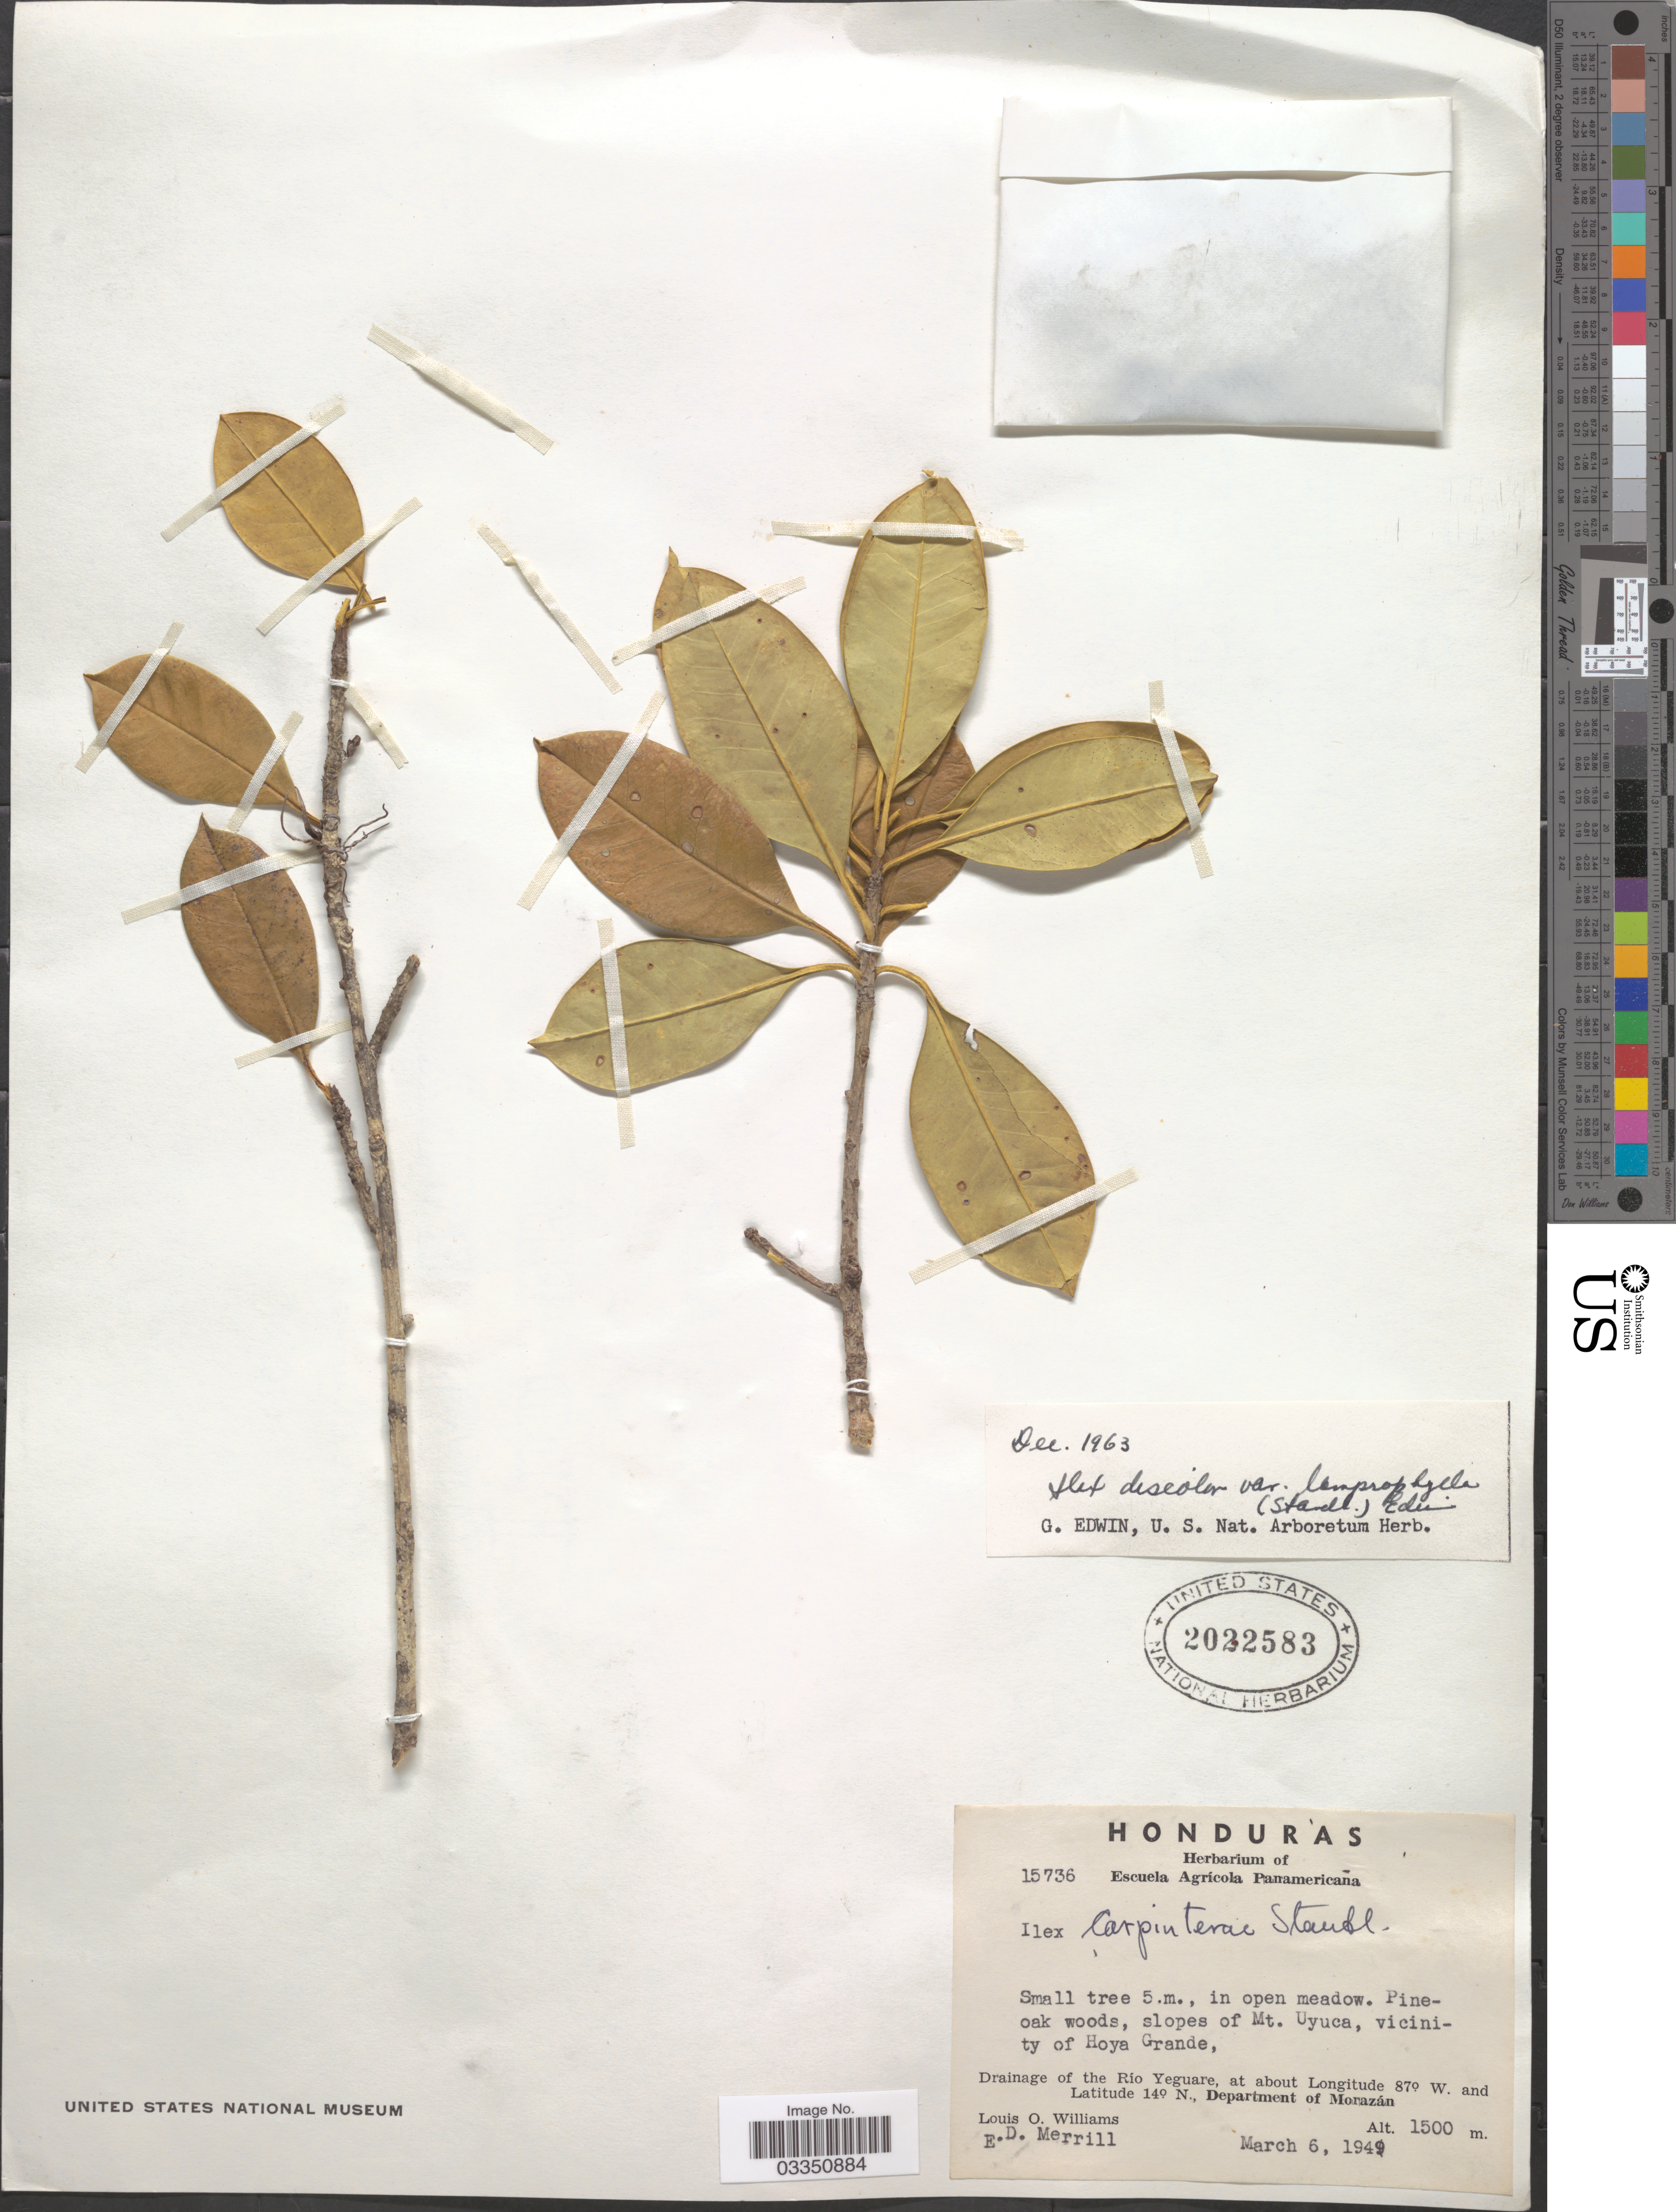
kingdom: Plantae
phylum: Tracheophyta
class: Magnoliopsida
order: Aquifoliales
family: Aquifoliaceae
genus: Ilex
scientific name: Ilex discolor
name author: Hemsl.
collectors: L. O. Williams & E. D. Merrill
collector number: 15736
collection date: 1949-03-06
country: Honduras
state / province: Fco. Morazán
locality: Slopes of Mt. Uyuca, vicinity of Hoya Grande, Drainage of the Río Yeguare, Department of Morazán.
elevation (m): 1500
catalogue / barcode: US 2022583